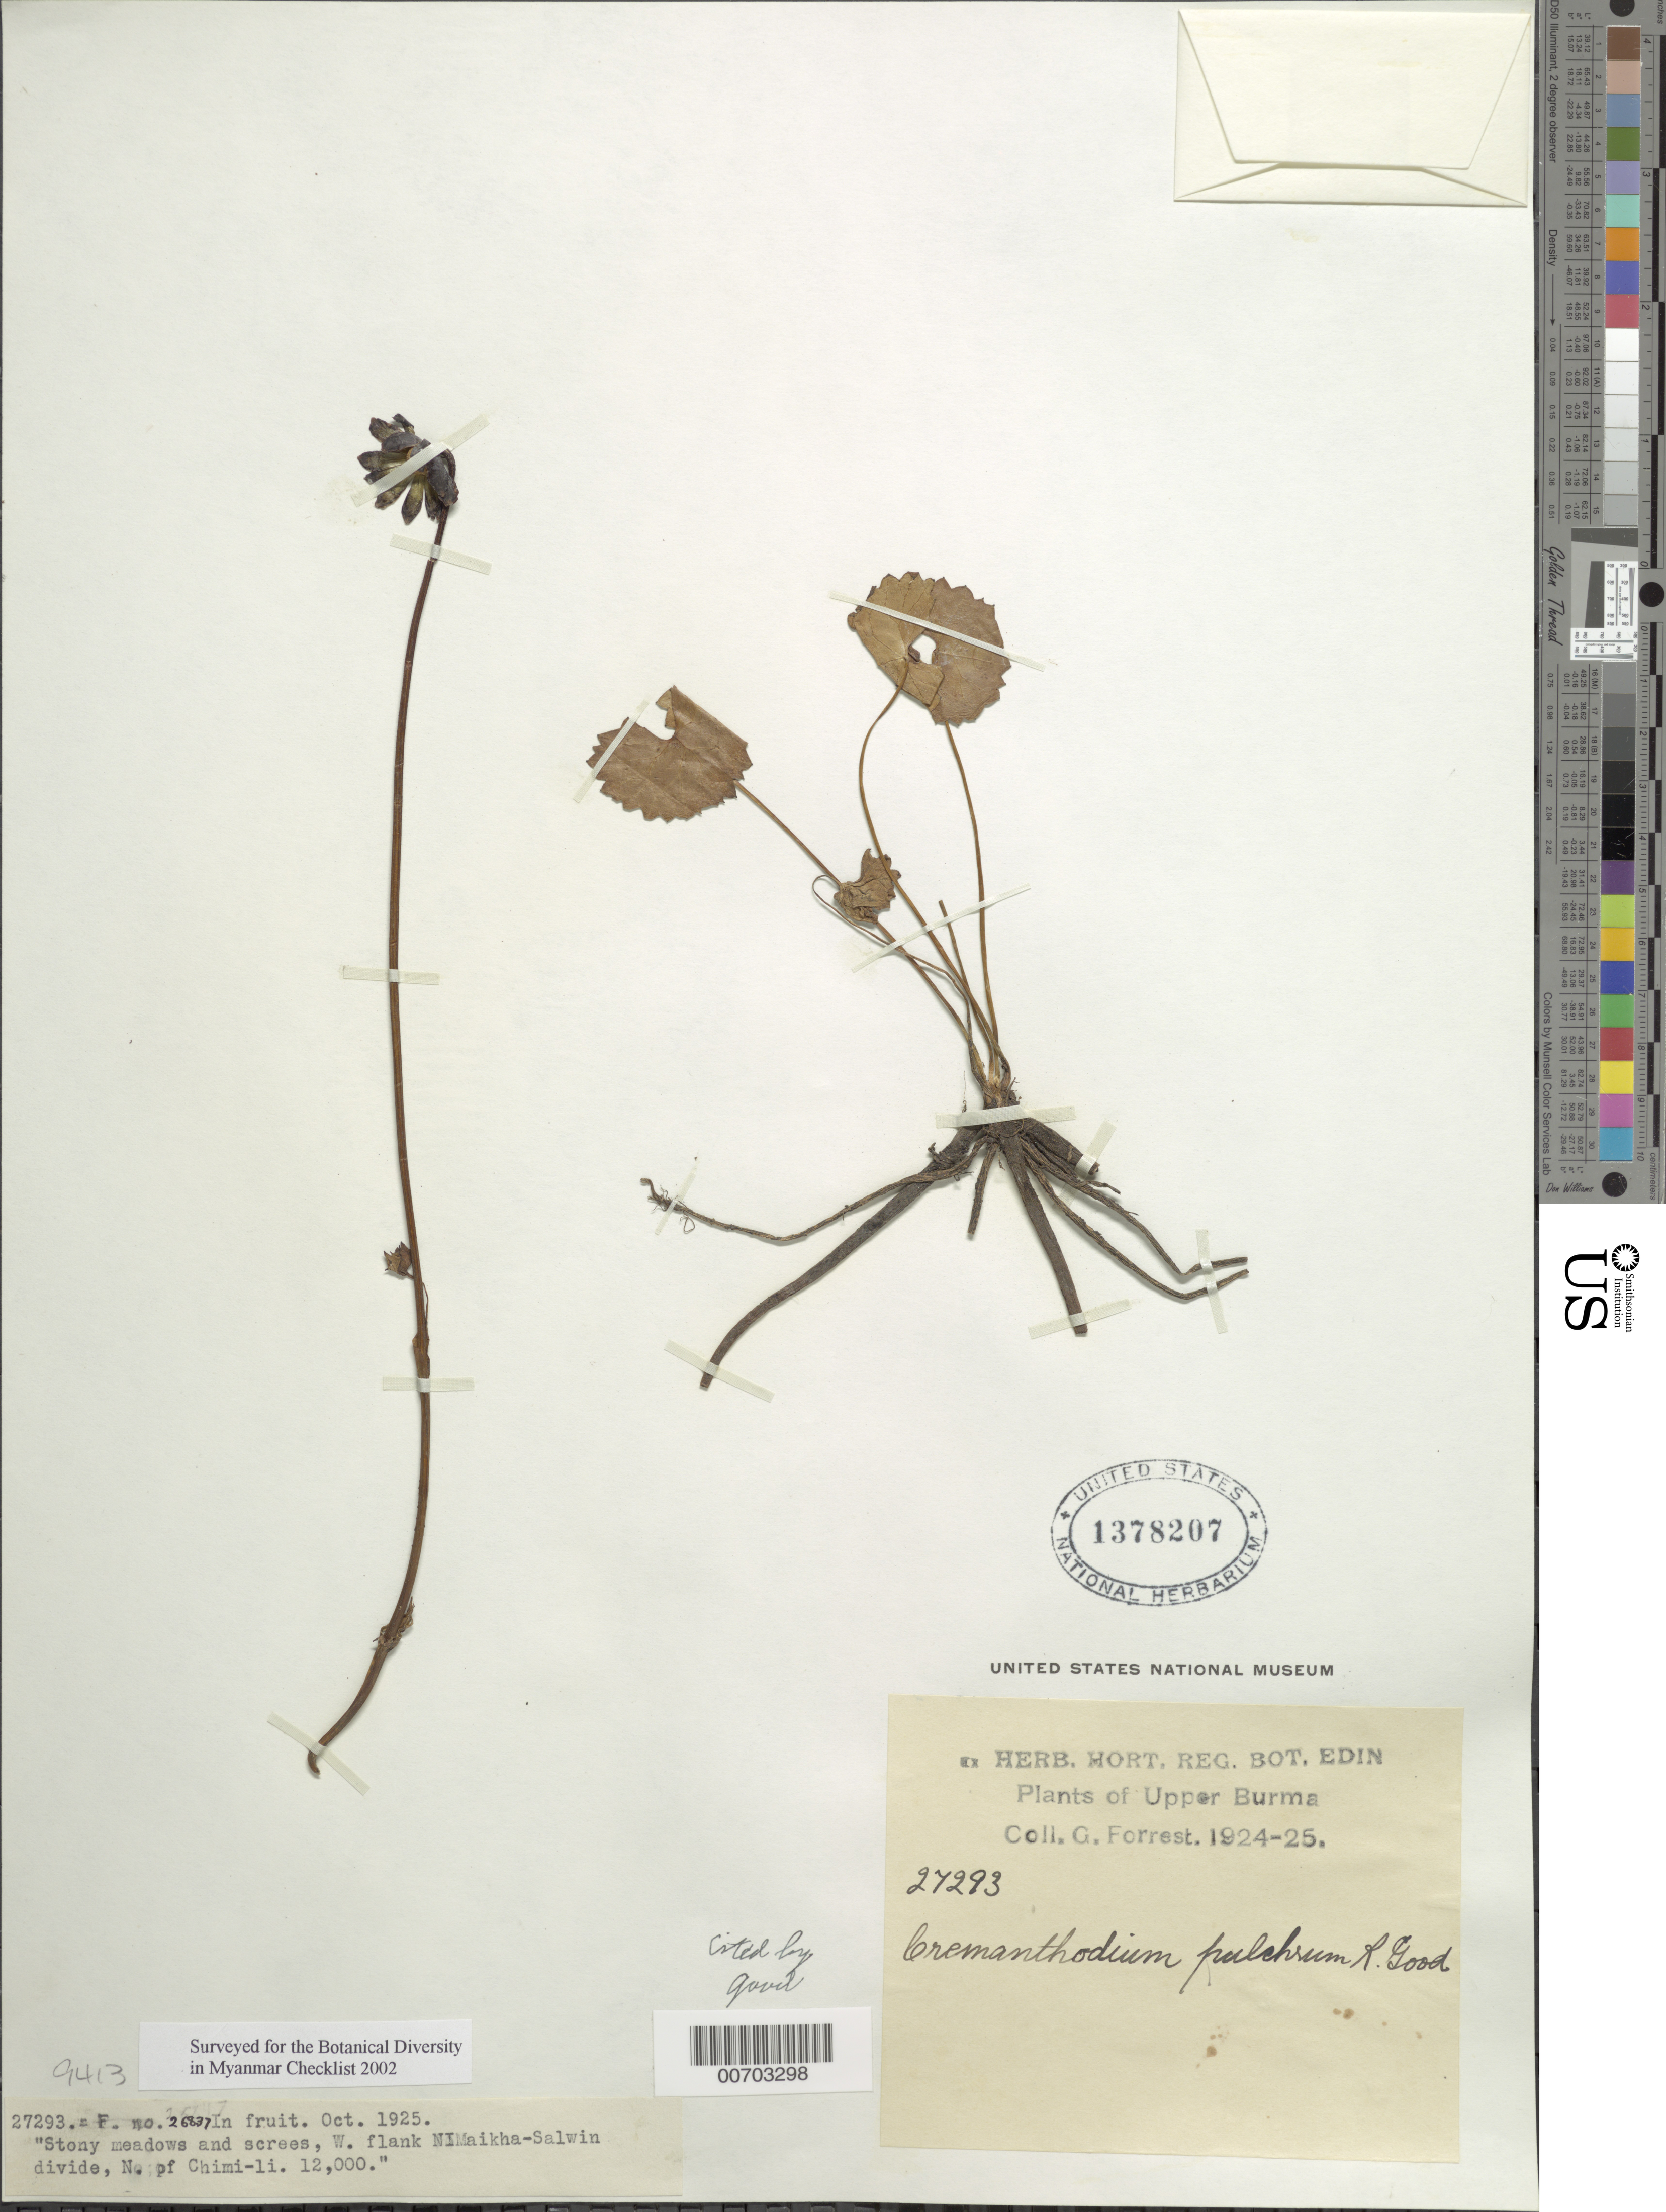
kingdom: Plantae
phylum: Tracheophyta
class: Magnoliopsida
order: Asterales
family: Asteraceae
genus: Cremanthodium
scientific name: Cremanthodium pulchrum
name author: R.D. Good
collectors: G. Forrest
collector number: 27293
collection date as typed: Oct 1925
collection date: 1925-10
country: Myanmar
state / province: Kachin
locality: N'Maikha-Salwin Divide, W flank, N of Chimi-li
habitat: Stony meadows and screes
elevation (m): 3658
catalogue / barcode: US 1378207